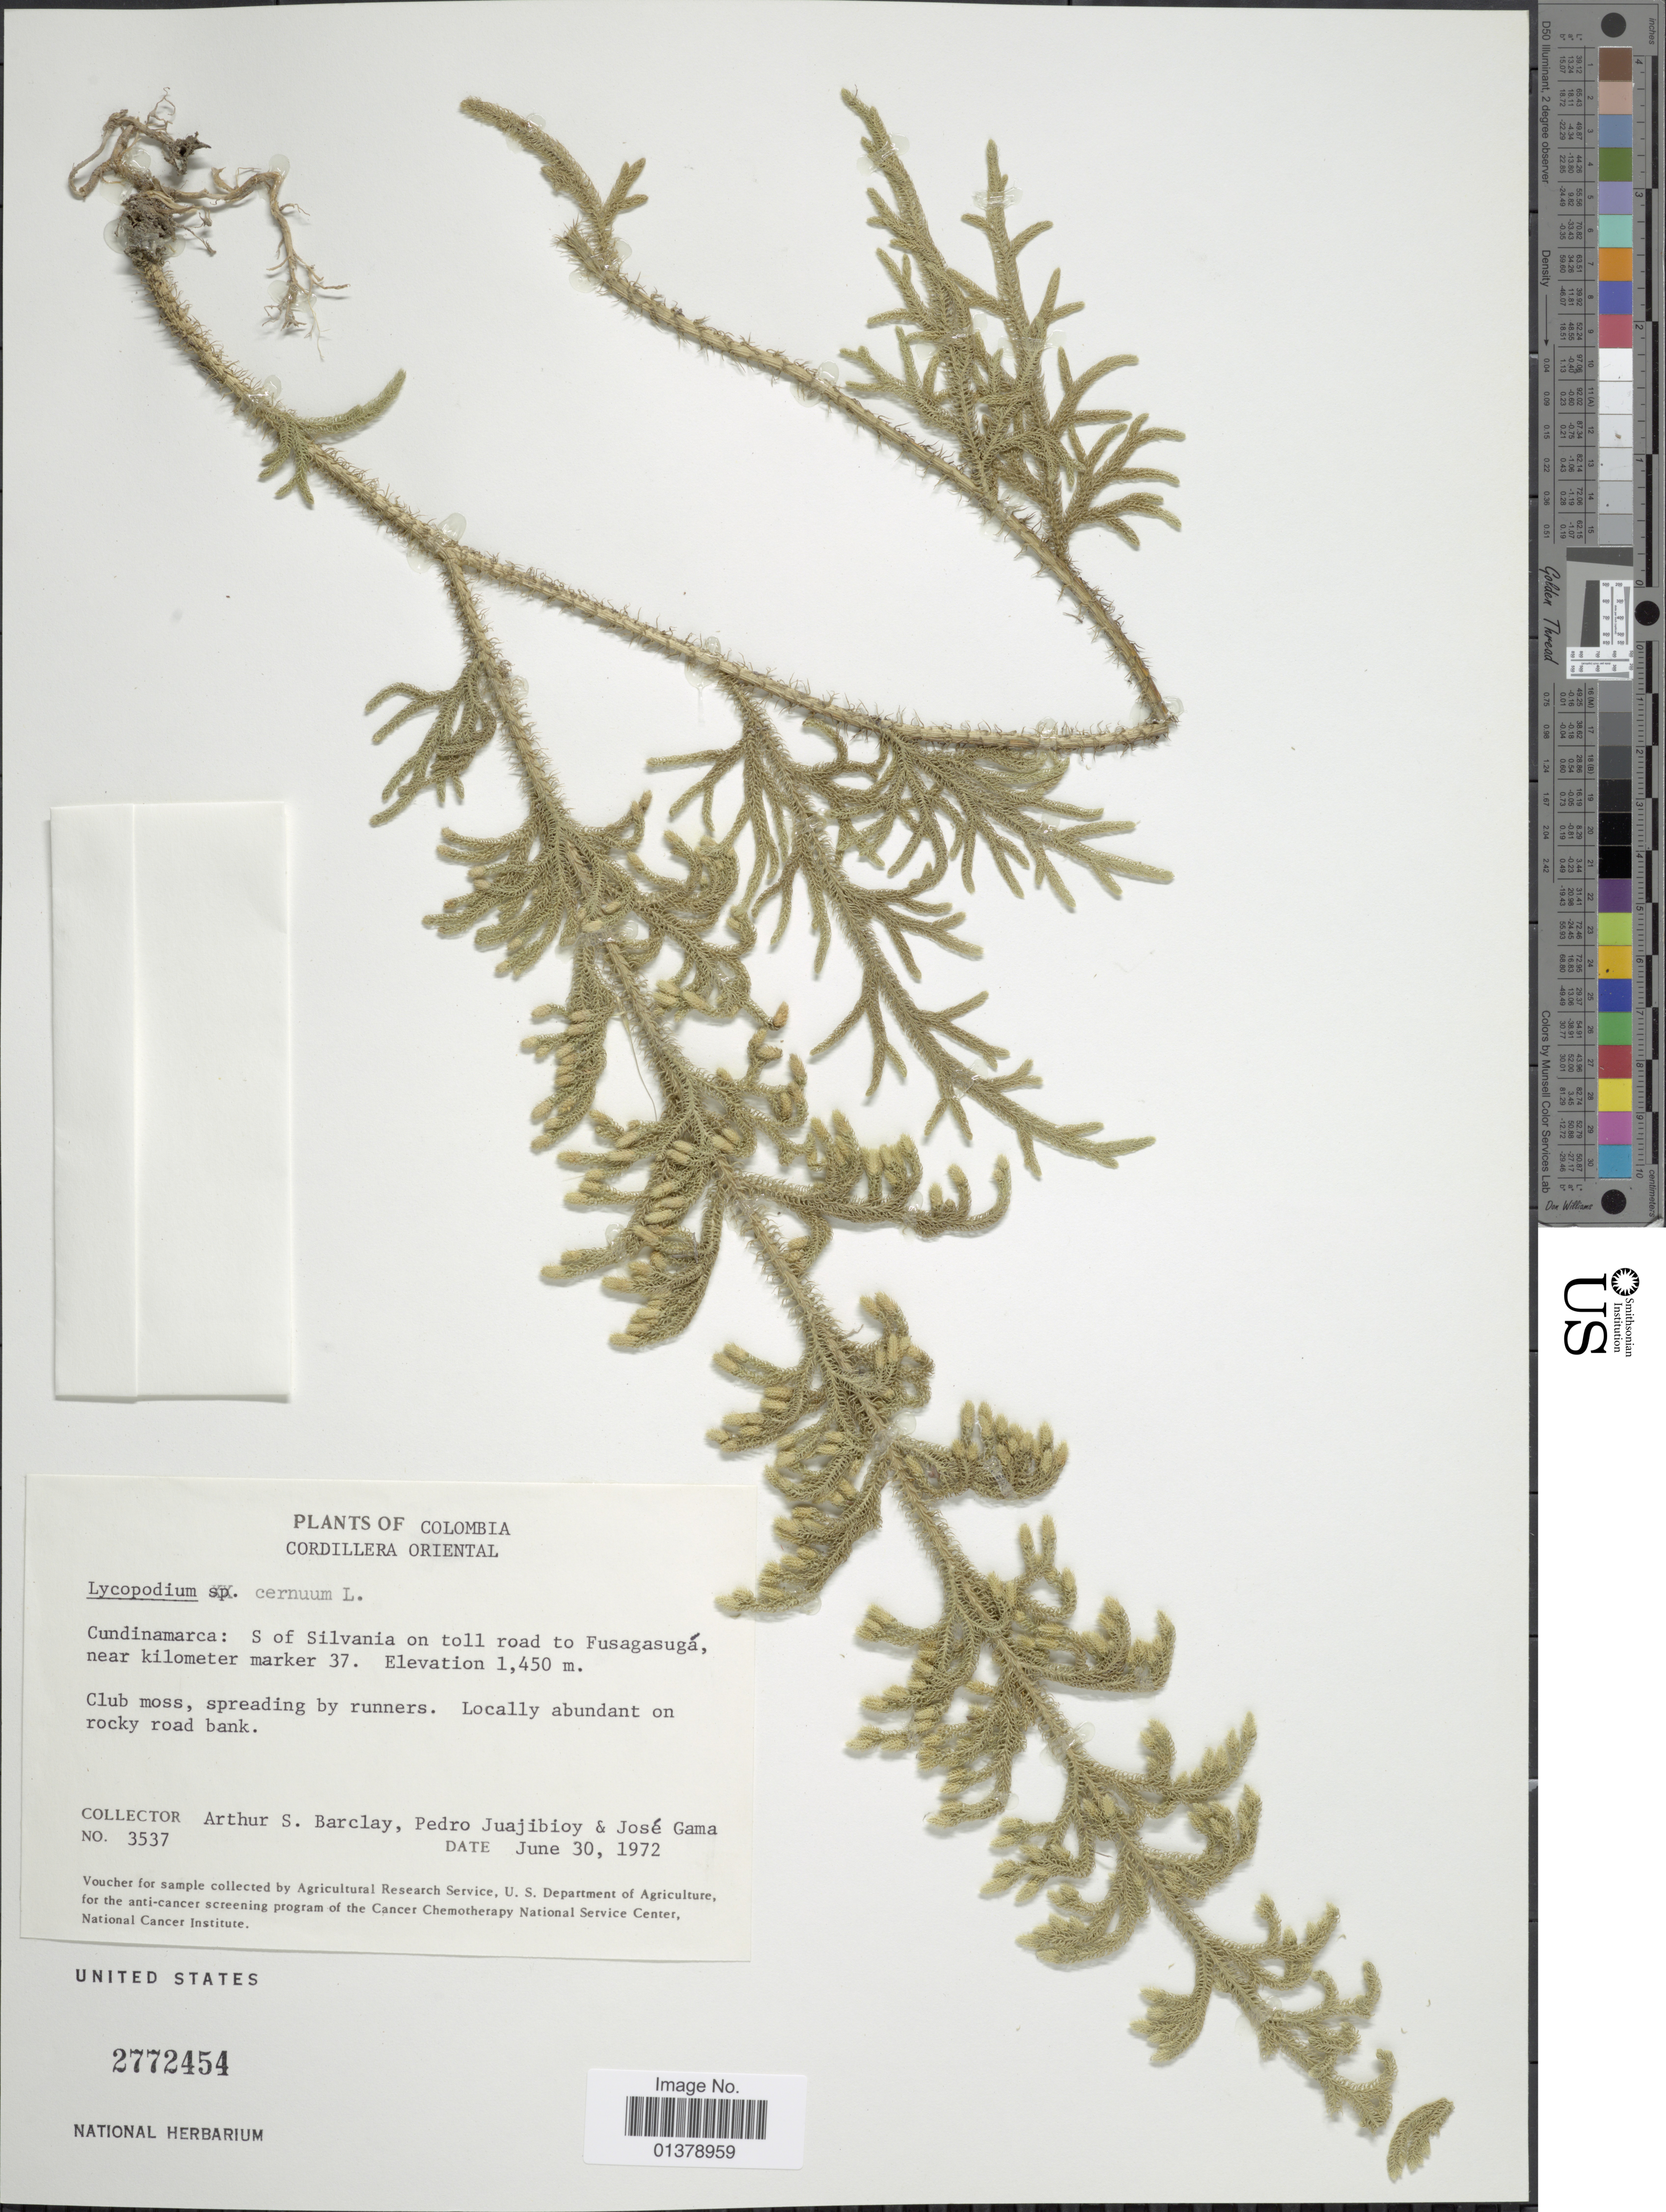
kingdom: Plantae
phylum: Tracheophyta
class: Lycopodiopsida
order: Lycopodiales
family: Lycopodiaceae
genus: Palhinhaea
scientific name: Palhinhaea cernua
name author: (L.) Vasc. & Franco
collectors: A. S. Barclay, P. Juajibioy & J. Gama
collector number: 3537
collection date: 1972-06-30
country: Colombia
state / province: Cundinamarca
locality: S of Silvania on toll road to Fusagasugá, near kilometer marker 37, Cordillera oriental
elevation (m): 1450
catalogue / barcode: US 2772454